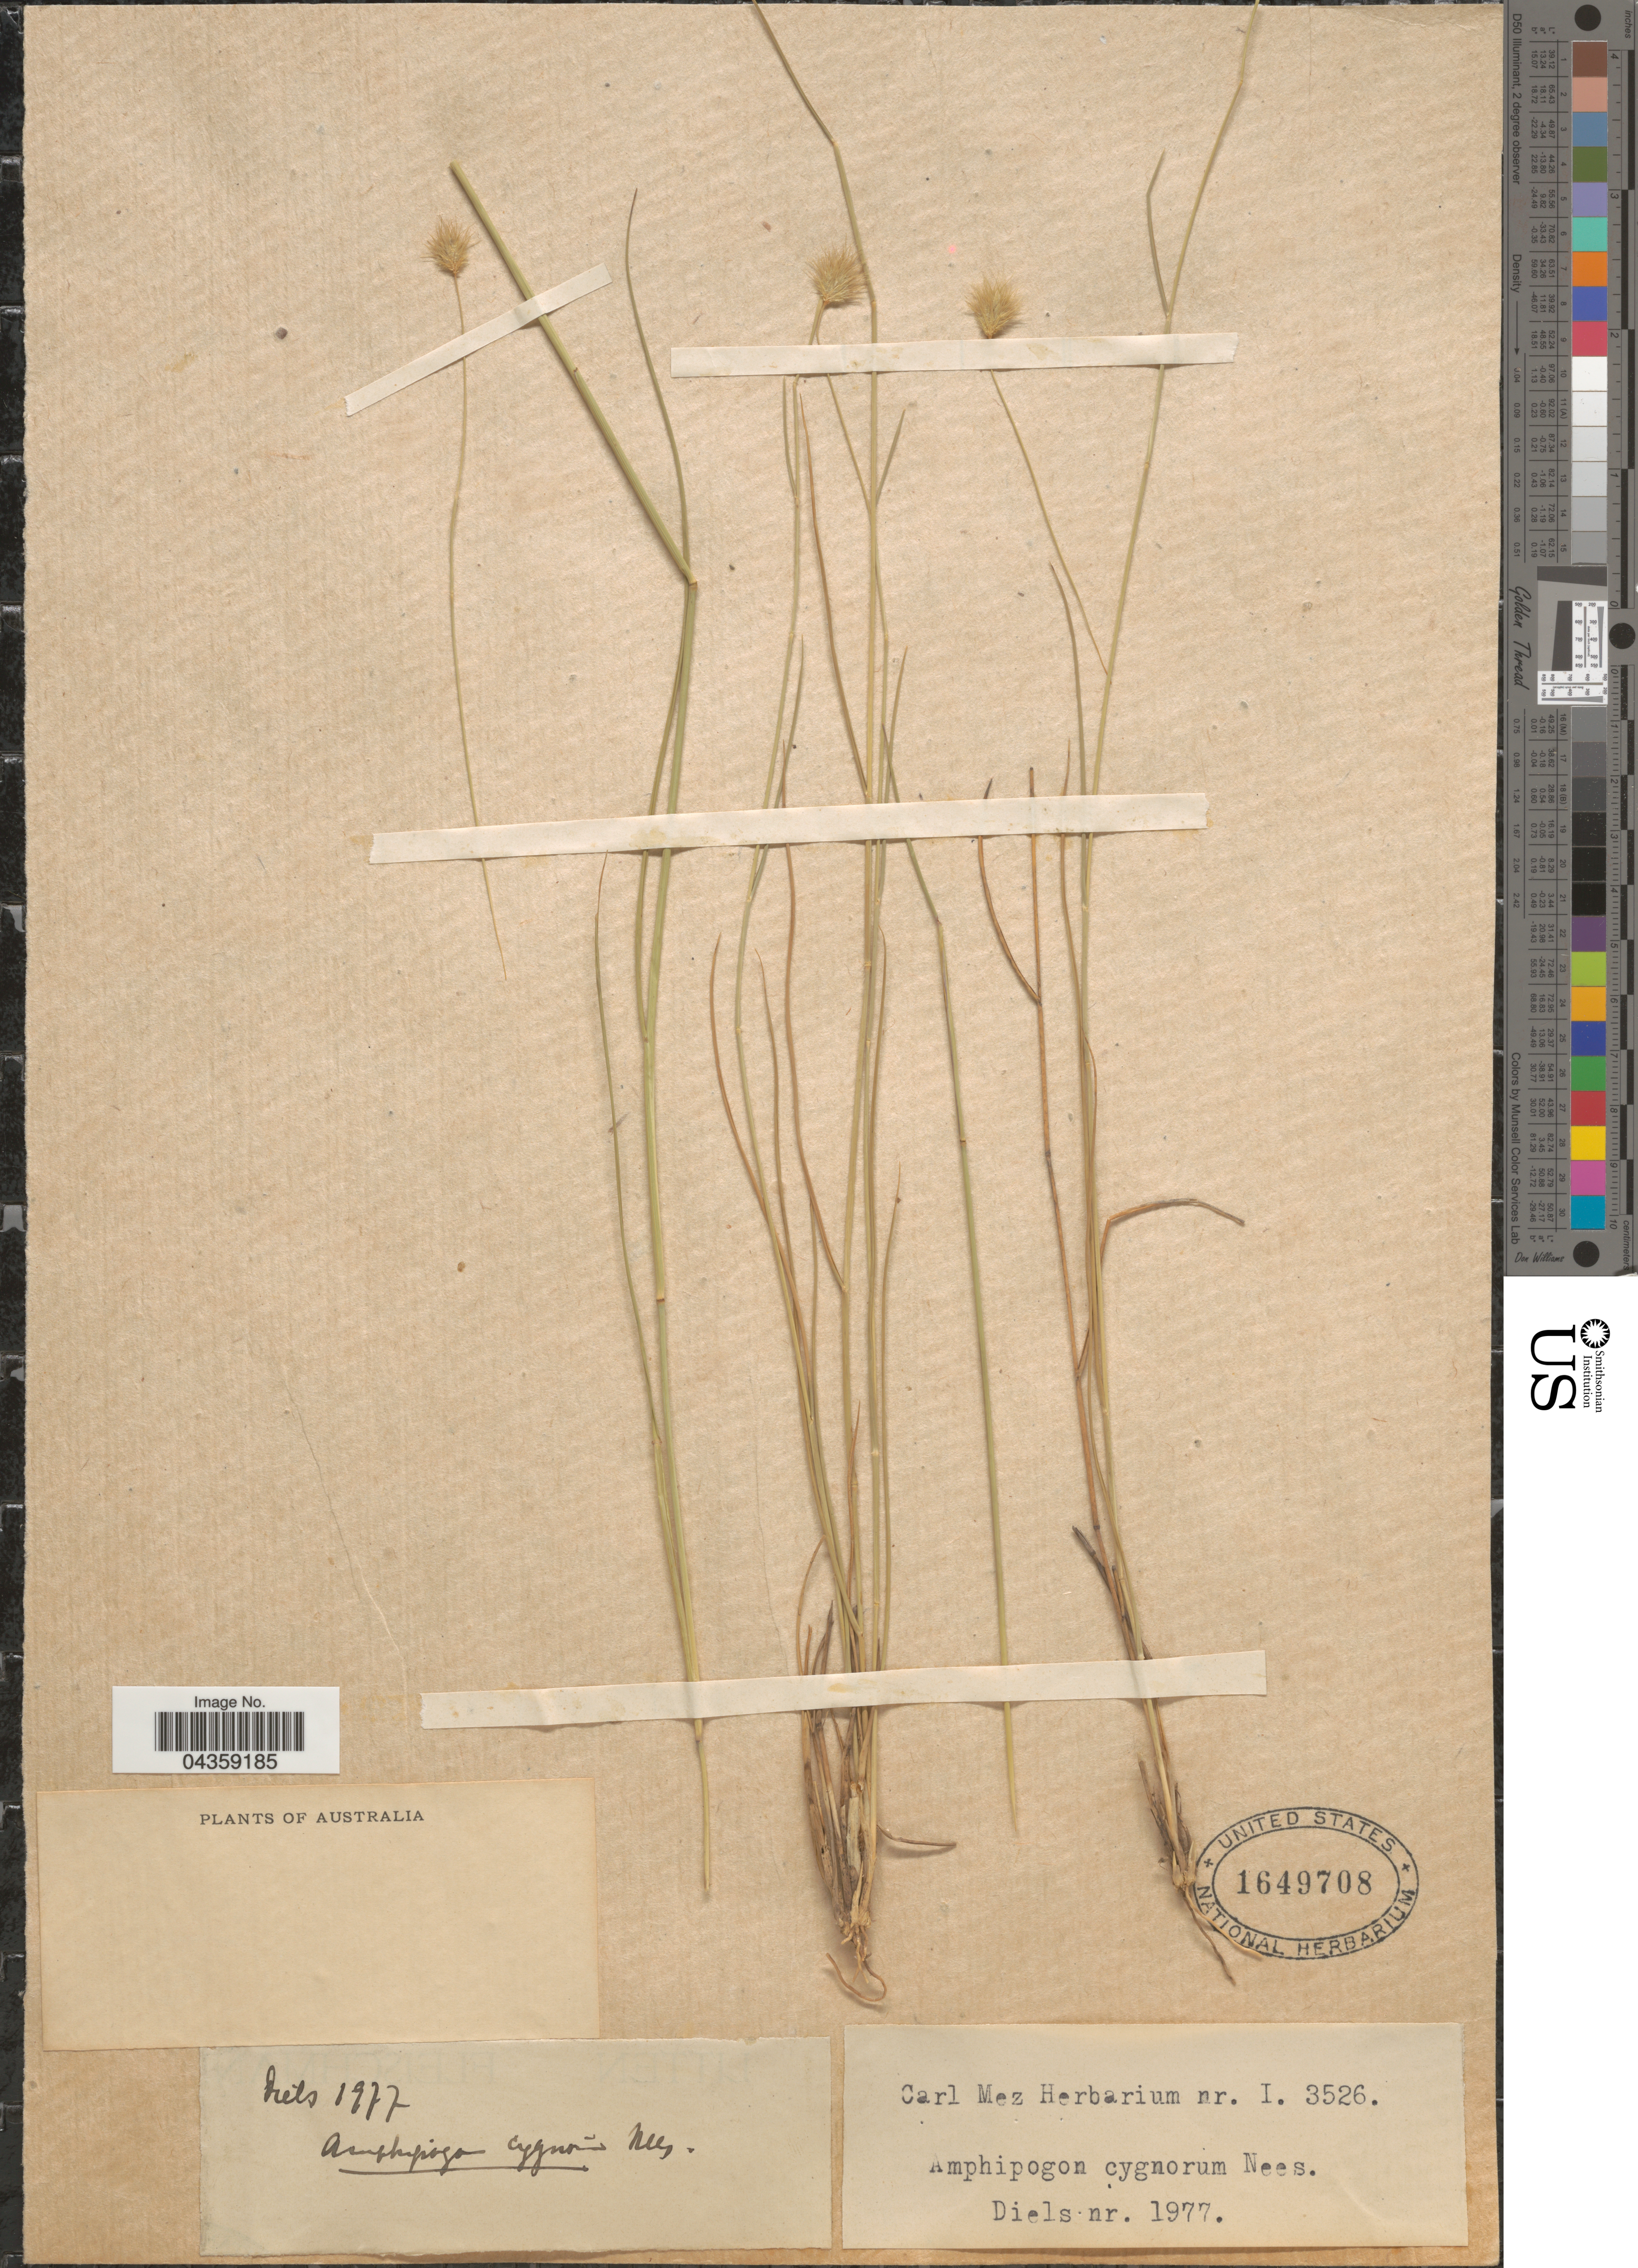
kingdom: Plantae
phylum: Tracheophyta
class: Liliopsida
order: Poales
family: Poaceae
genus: Amphipogon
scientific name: Amphipogon laguroides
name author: R. Br.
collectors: Diels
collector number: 1977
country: Australia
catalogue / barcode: US 1649708